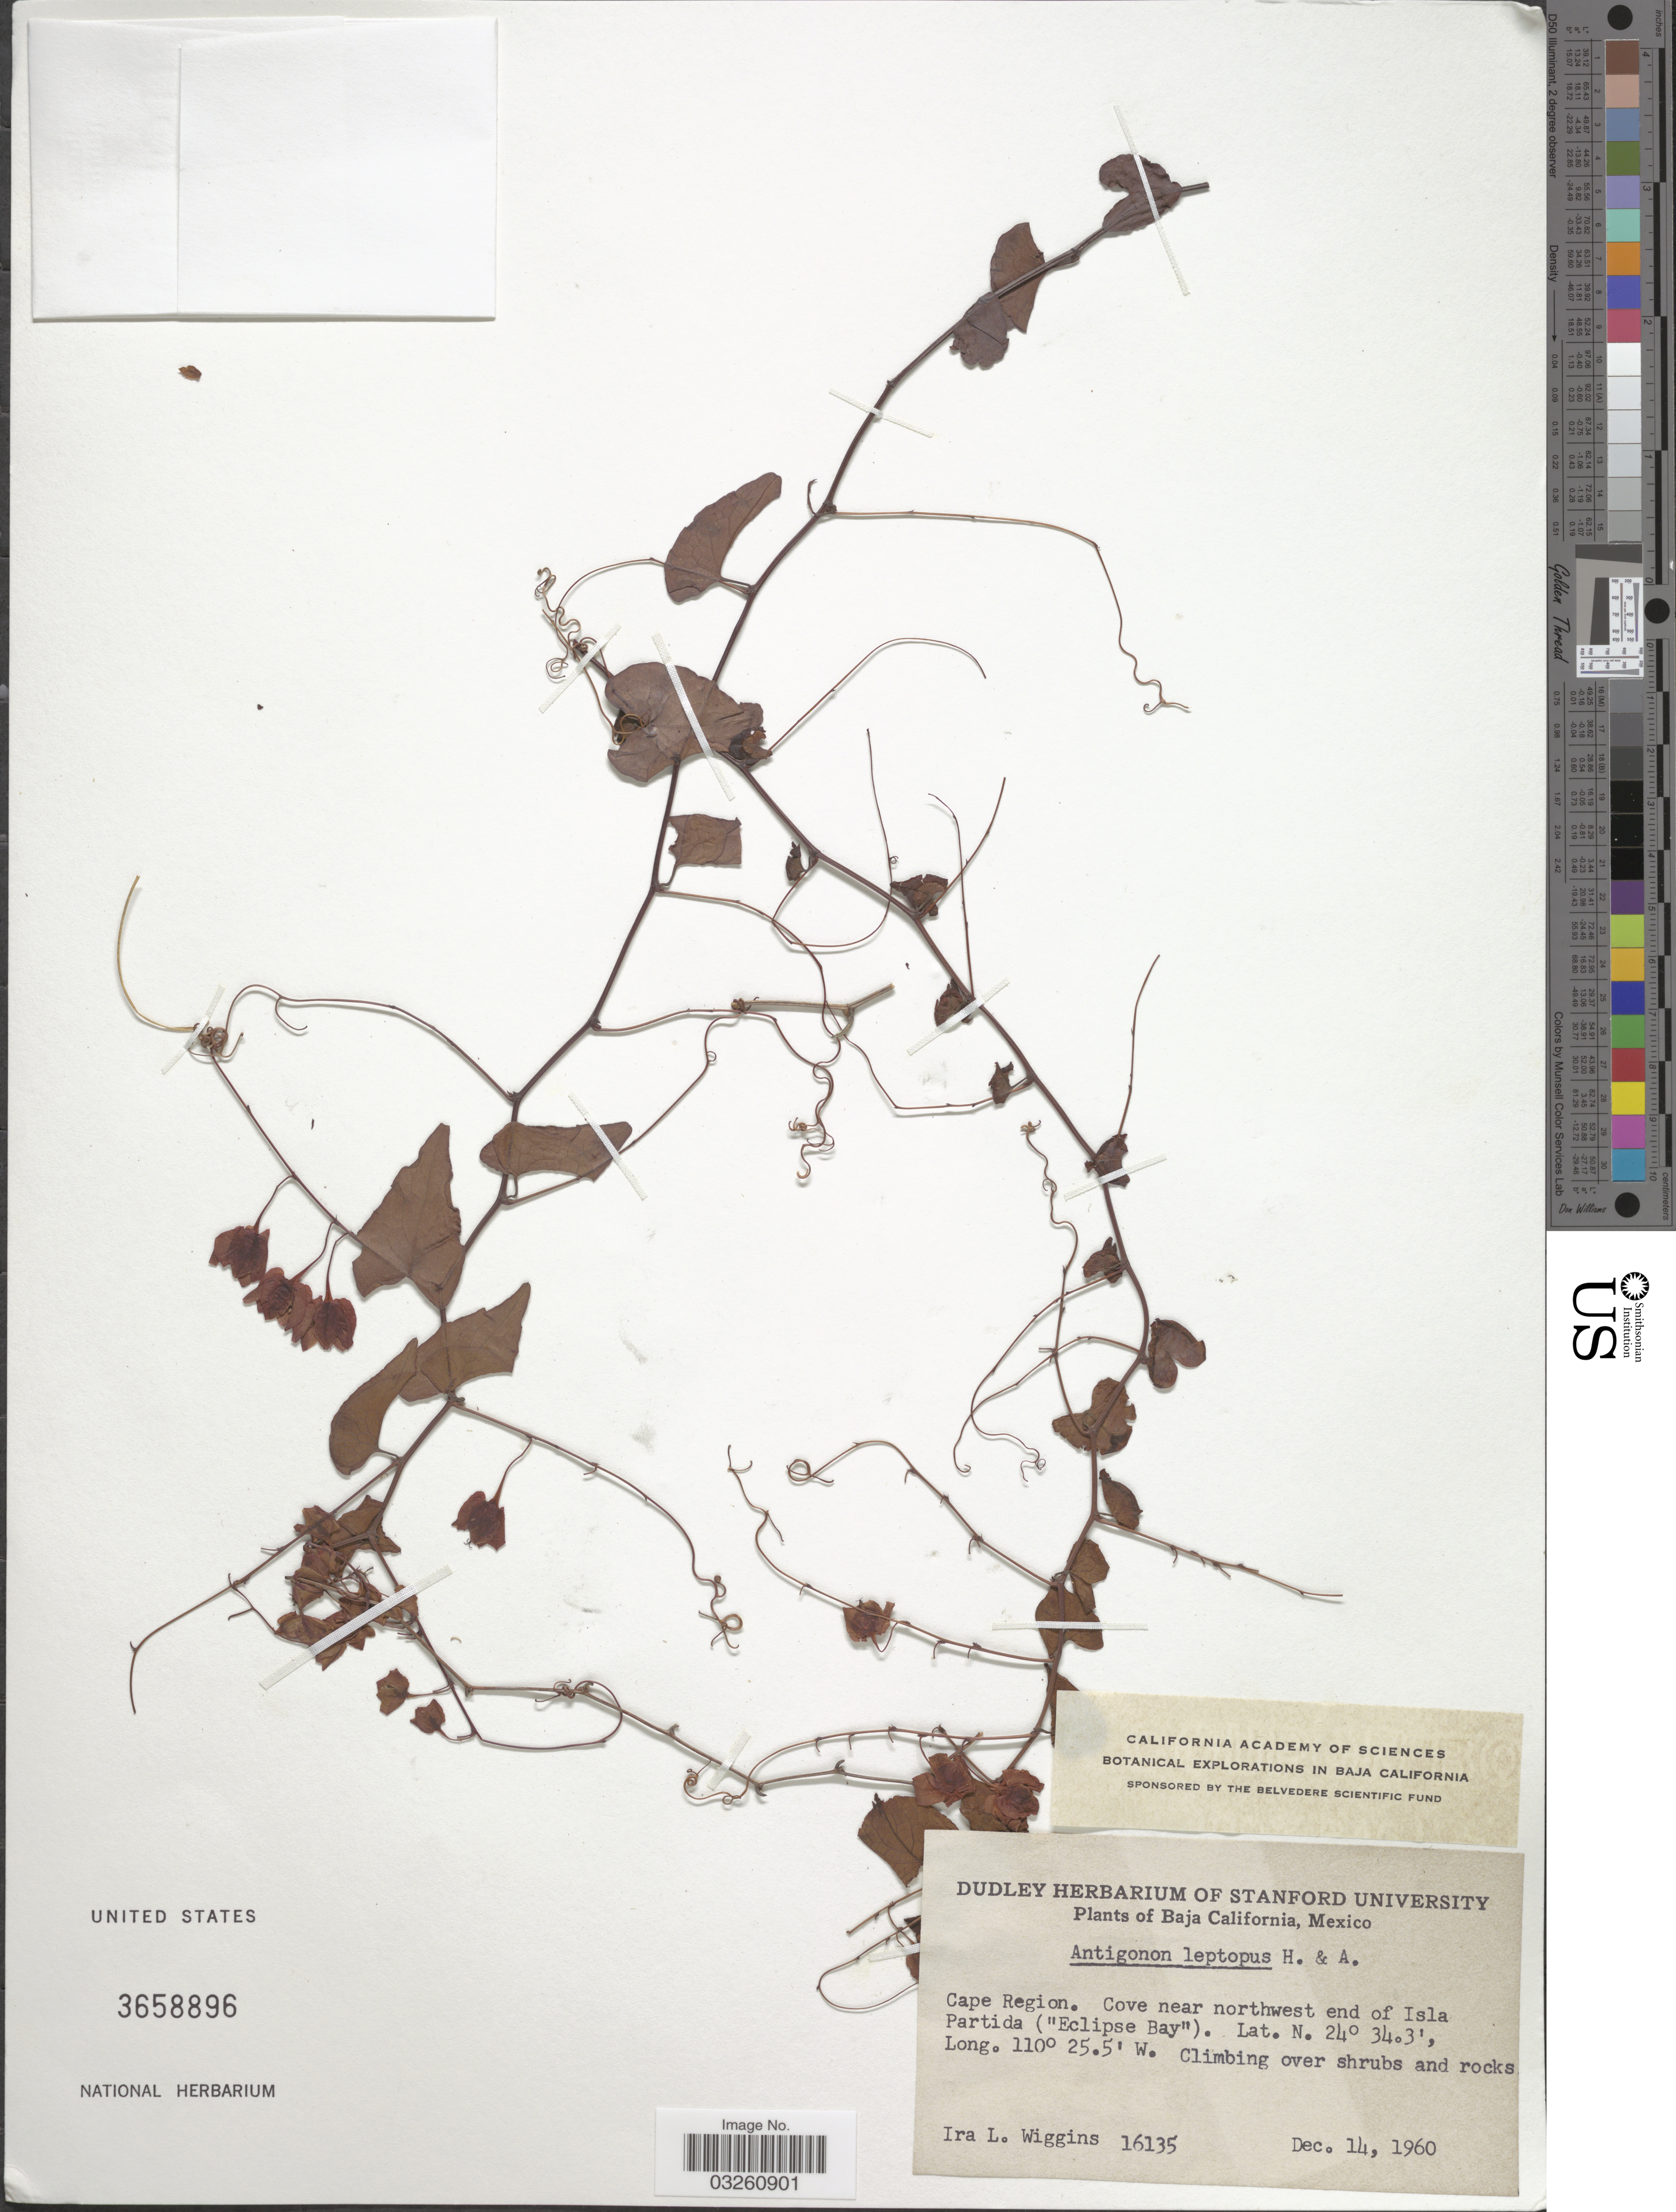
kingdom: Plantae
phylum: Tracheophyta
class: Magnoliopsida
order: Caryophyllales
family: Polygonaceae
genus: Antigonon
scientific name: Antigonon leptopus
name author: Hook. & Arn.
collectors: I. L. Wiggins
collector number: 16135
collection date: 1960-12-14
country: Mexico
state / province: Baja California Sur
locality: Cape Region. Cove near northwest end of Isla Partida ("Eclipse Bay").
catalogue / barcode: US 3658896